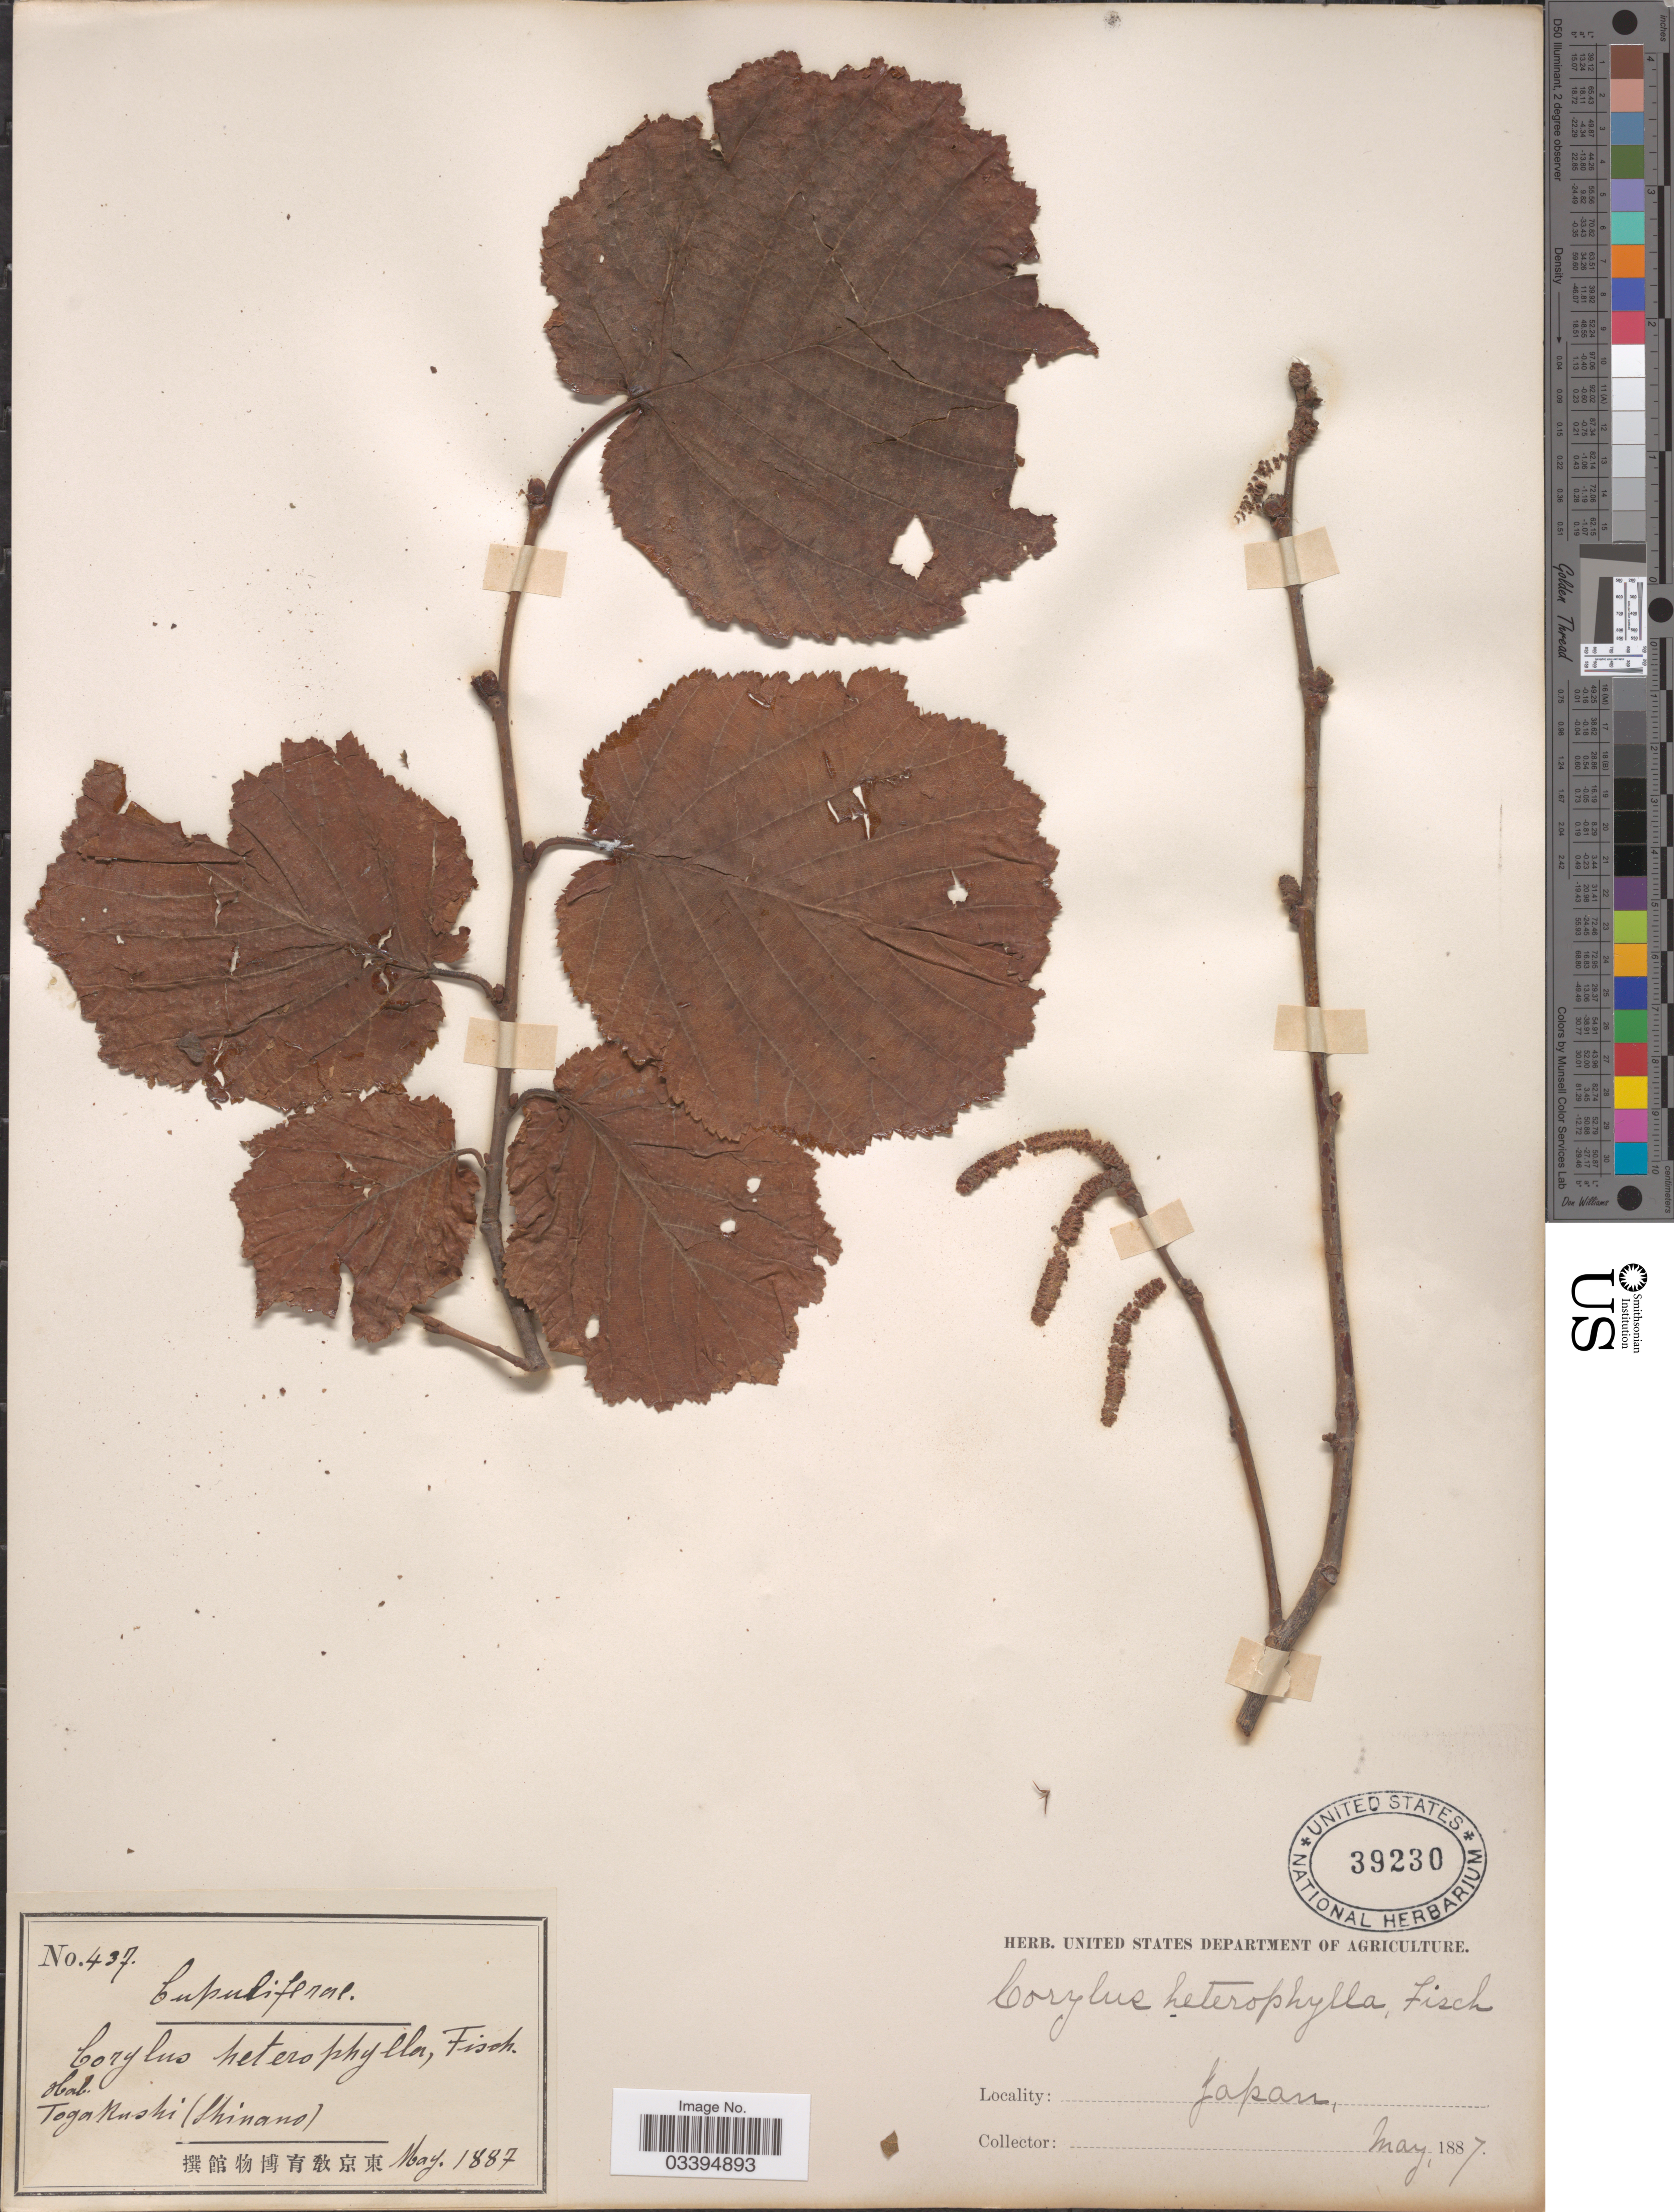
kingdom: Plantae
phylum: Tracheophyta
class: Magnoliopsida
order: Fagales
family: Betulaceae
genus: Corylus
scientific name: Corylus heterophylla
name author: Fisch. ex Trautv.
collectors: Facchini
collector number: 437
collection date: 1887-05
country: Japan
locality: Togakushi (Shinano).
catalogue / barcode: US 39230